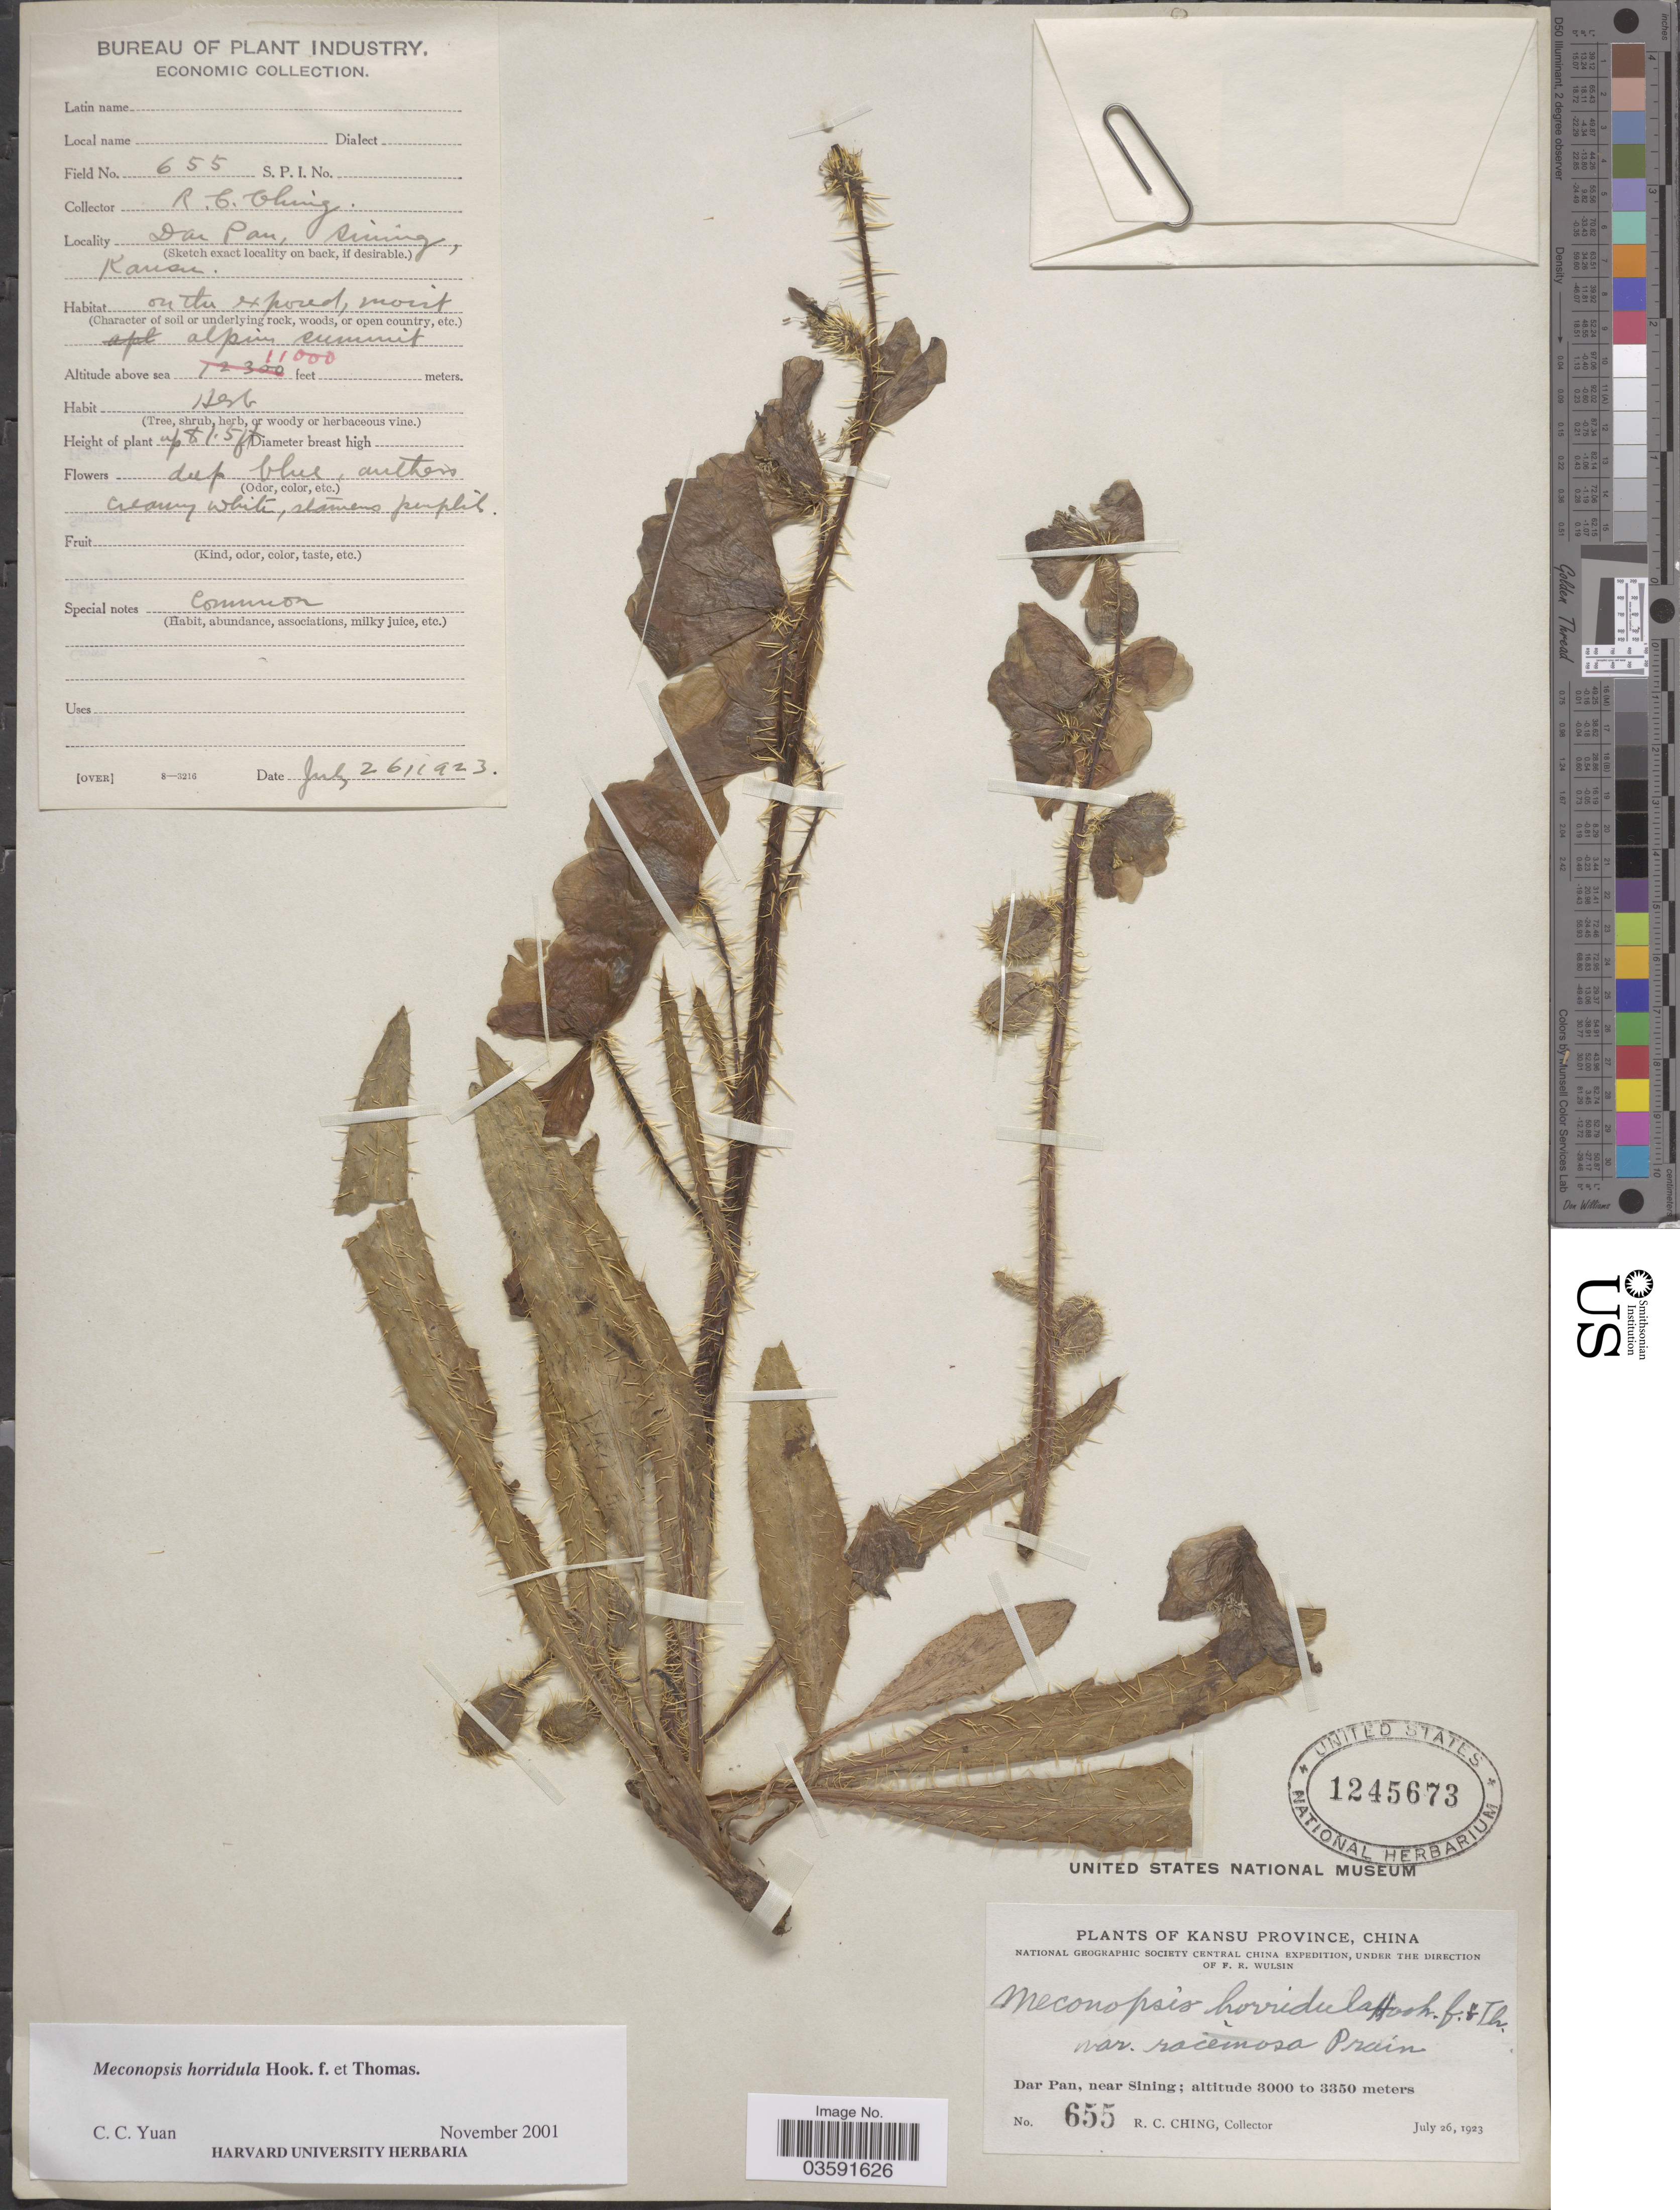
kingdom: Plantae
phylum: Tracheophyta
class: Magnoliopsida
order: Ranunculales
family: Papaveraceae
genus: Meconopsis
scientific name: Meconopsis horridula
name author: Hook. f. & Thomson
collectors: R. C. Ching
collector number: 655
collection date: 1923-07-26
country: China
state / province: Gansu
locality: Kansu Province. Dar Pan, near Sining.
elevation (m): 3353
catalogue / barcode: US 1245673